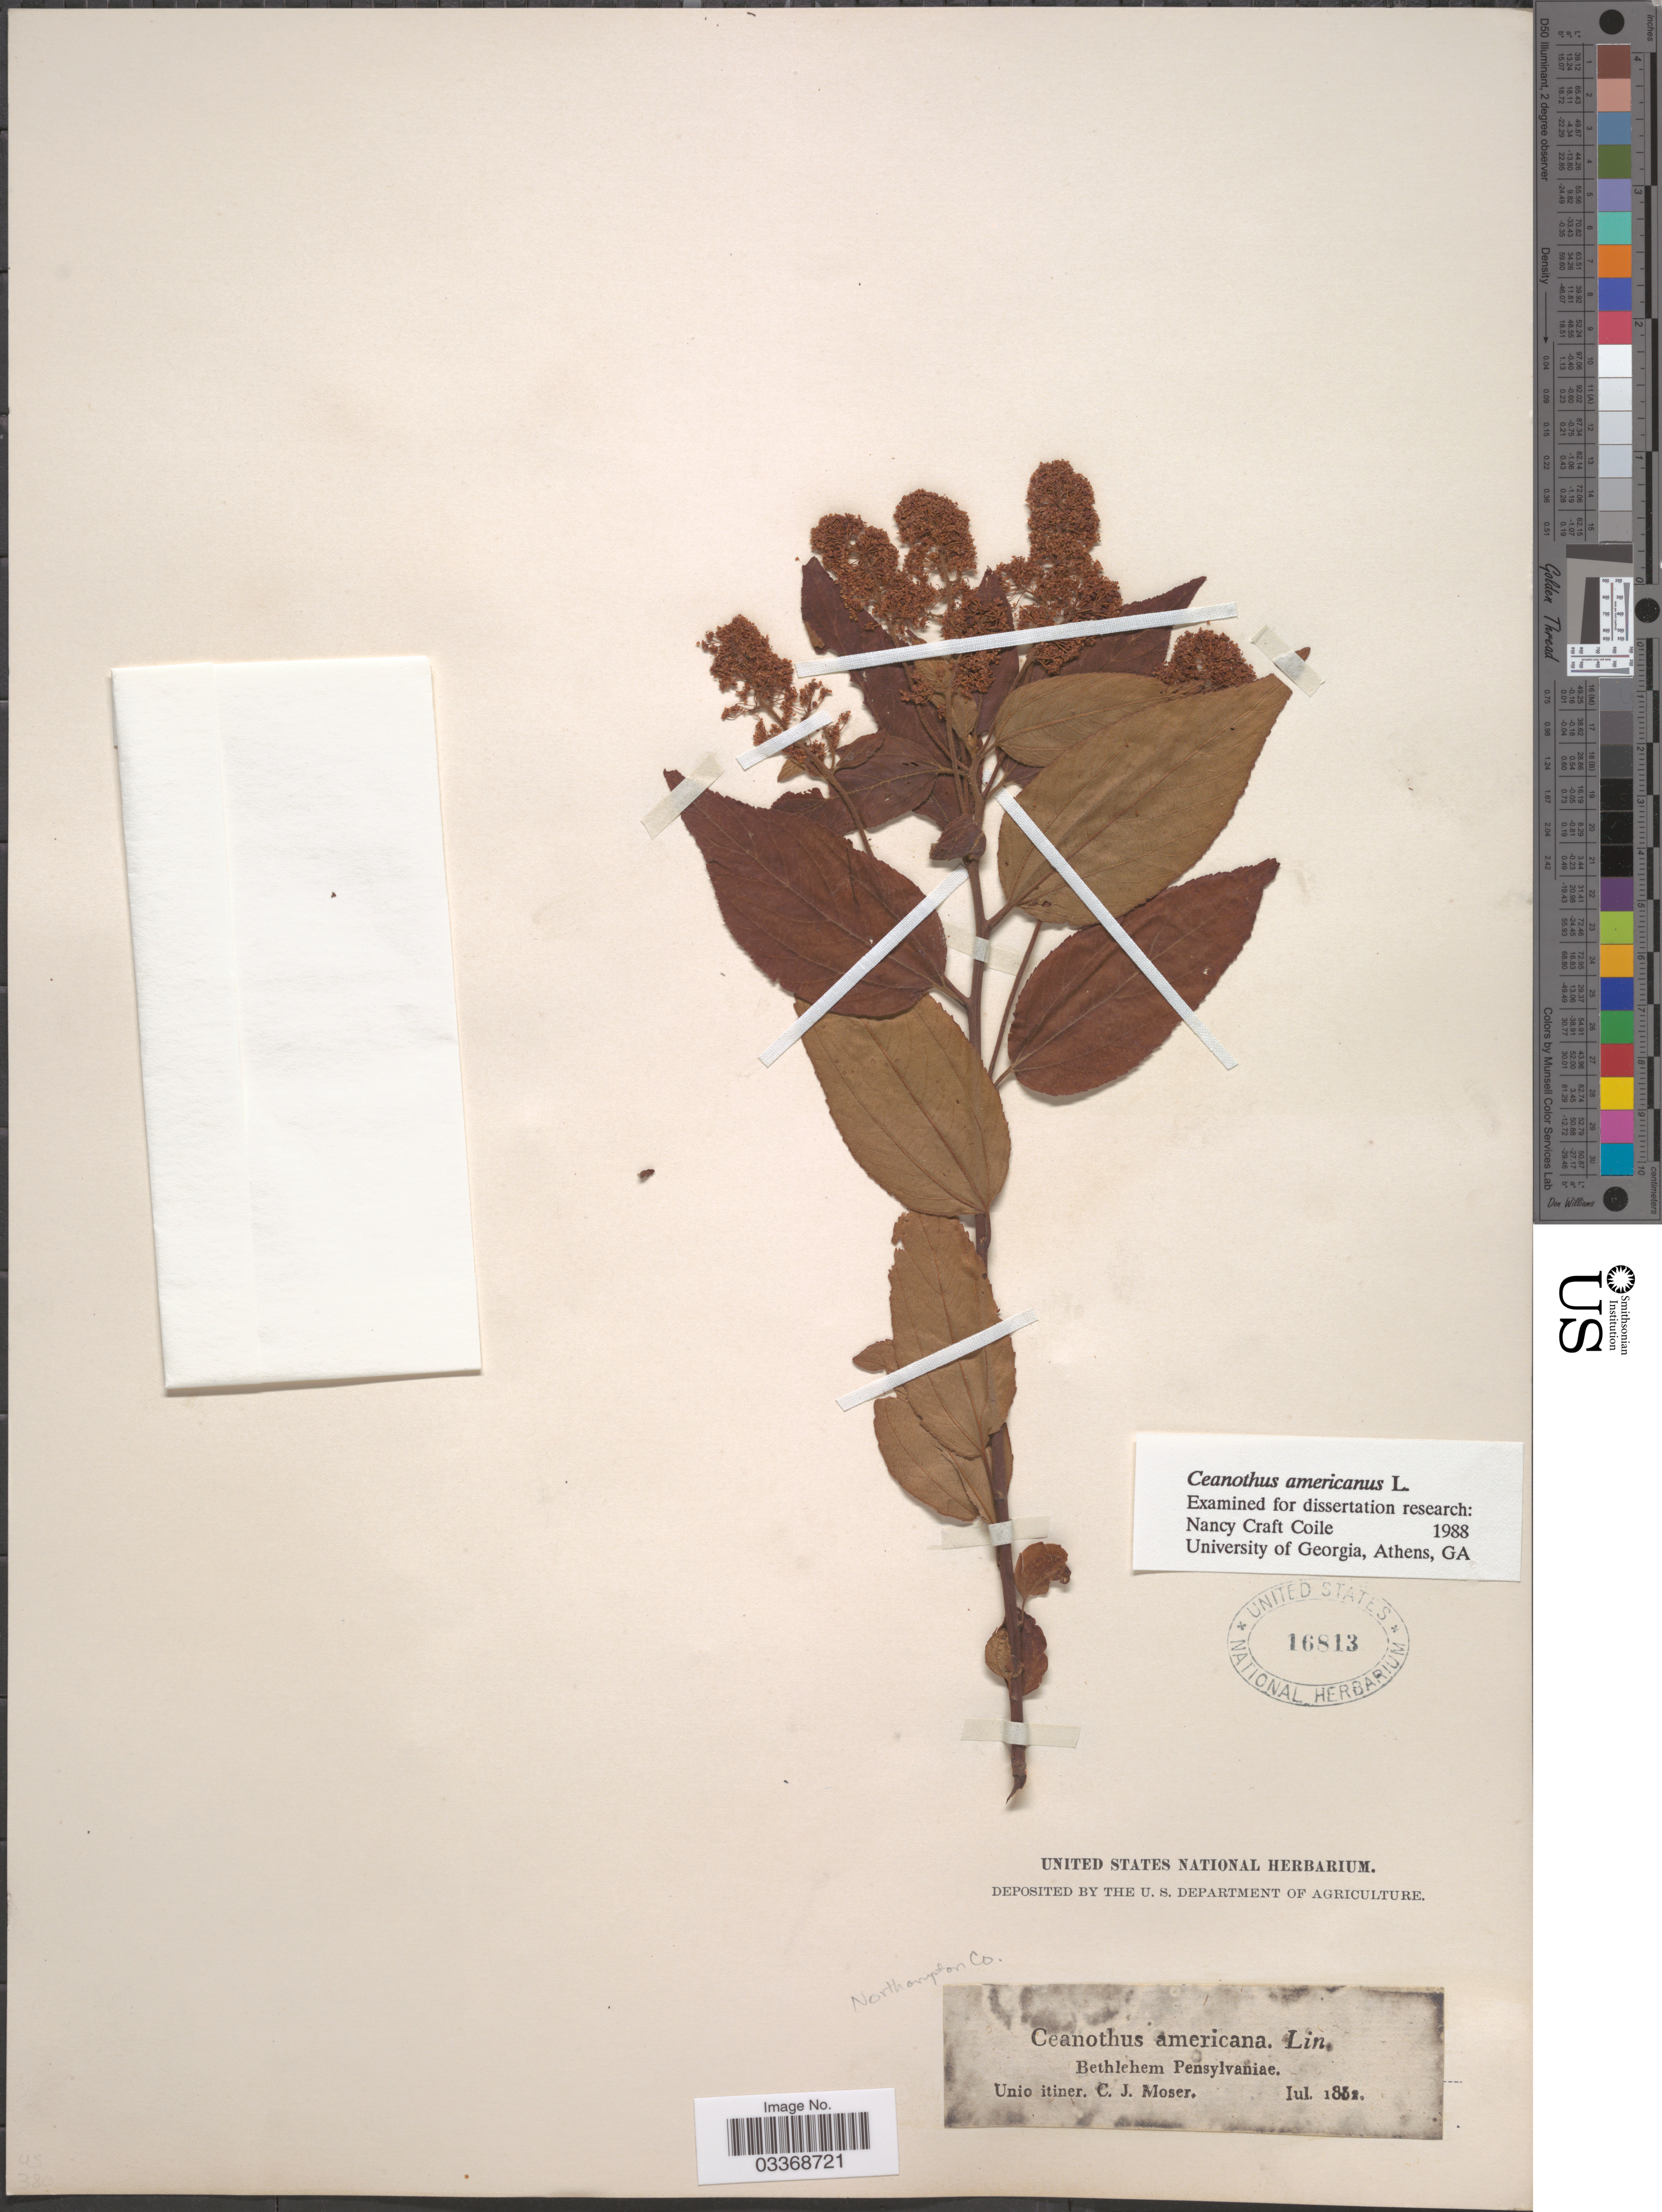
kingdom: Plantae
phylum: Tracheophyta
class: Magnoliopsida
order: Rosales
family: Rhamnaceae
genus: Ceanothus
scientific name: Ceanothus americanus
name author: L.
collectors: C. Moser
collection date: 1832-07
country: United States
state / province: Pennsylvania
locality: Bethlehem, Northampton Co.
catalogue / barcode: US 16813